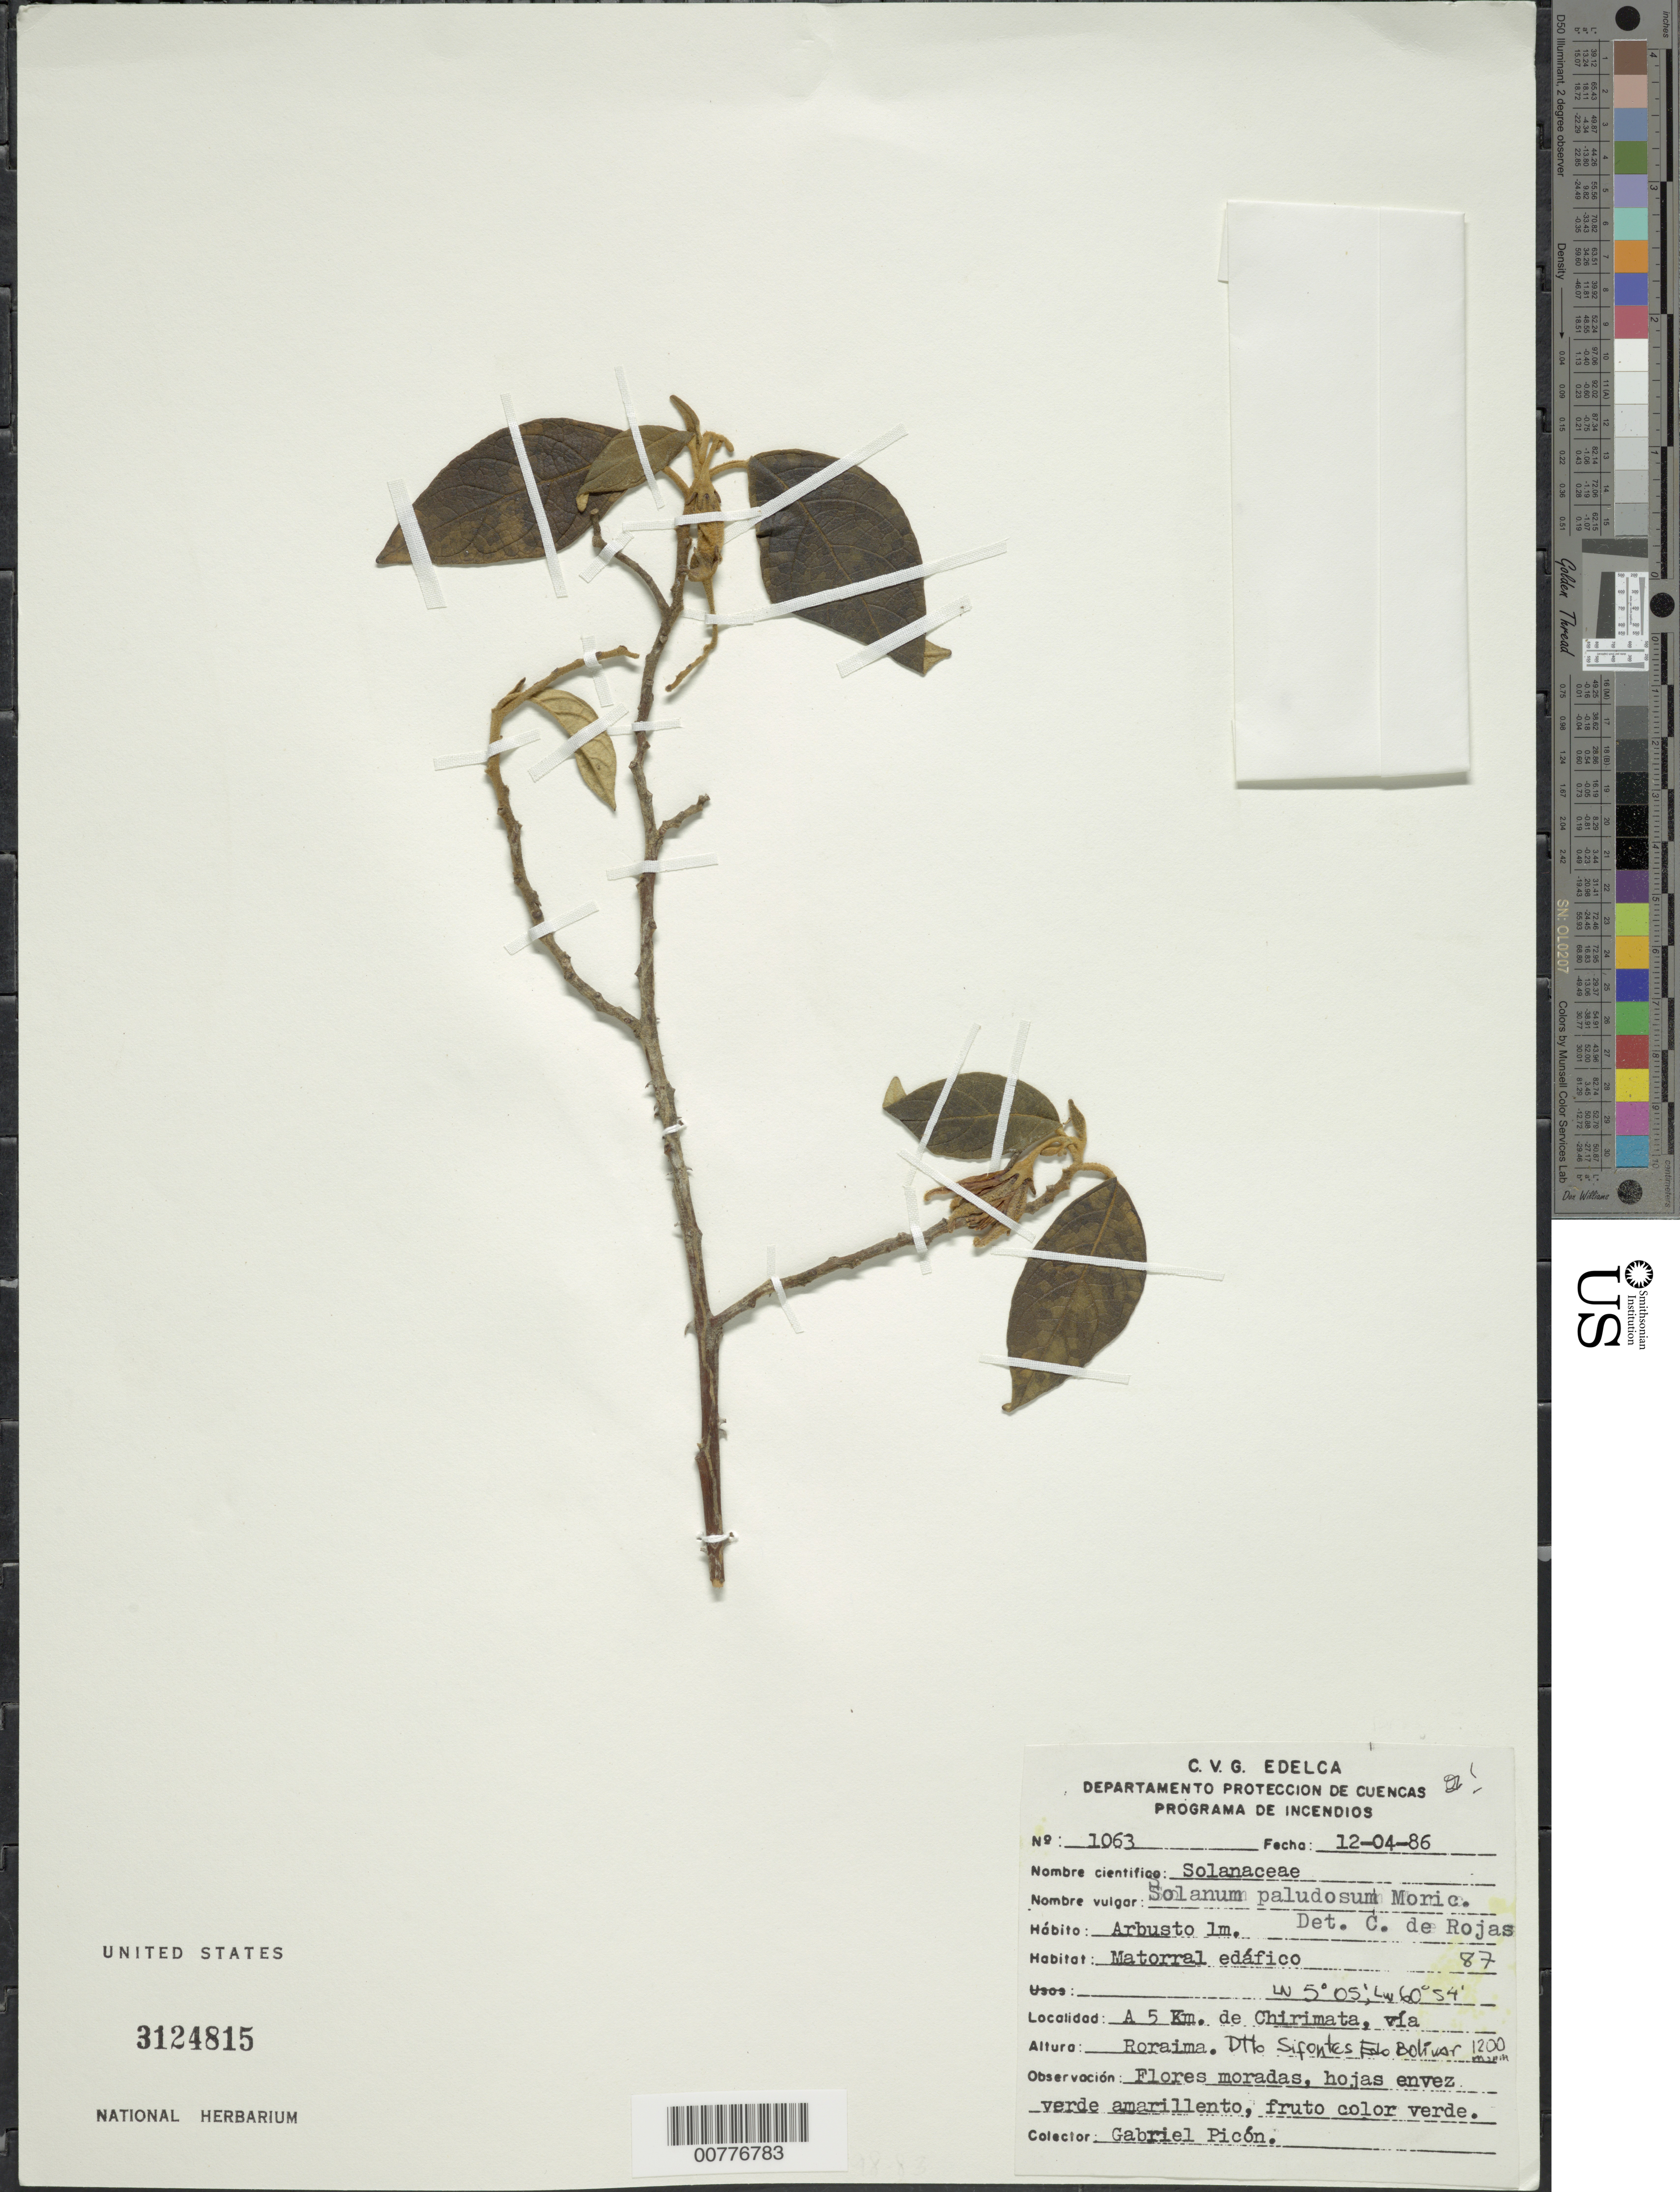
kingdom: Plantae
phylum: Tracheophyta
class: Magnoliopsida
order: Solanales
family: Solanaceae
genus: Solanum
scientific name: Solanum paludosum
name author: Moric.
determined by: Benítez, C. E.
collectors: G. Picón Navas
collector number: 1068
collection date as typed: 4 Apr 1986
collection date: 1986-04-04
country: Venezuela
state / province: Bolívar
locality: Dtto. Sifontes, Chirimata, via Roraima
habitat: Matorral edafico.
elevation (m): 1200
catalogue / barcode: US 3124815